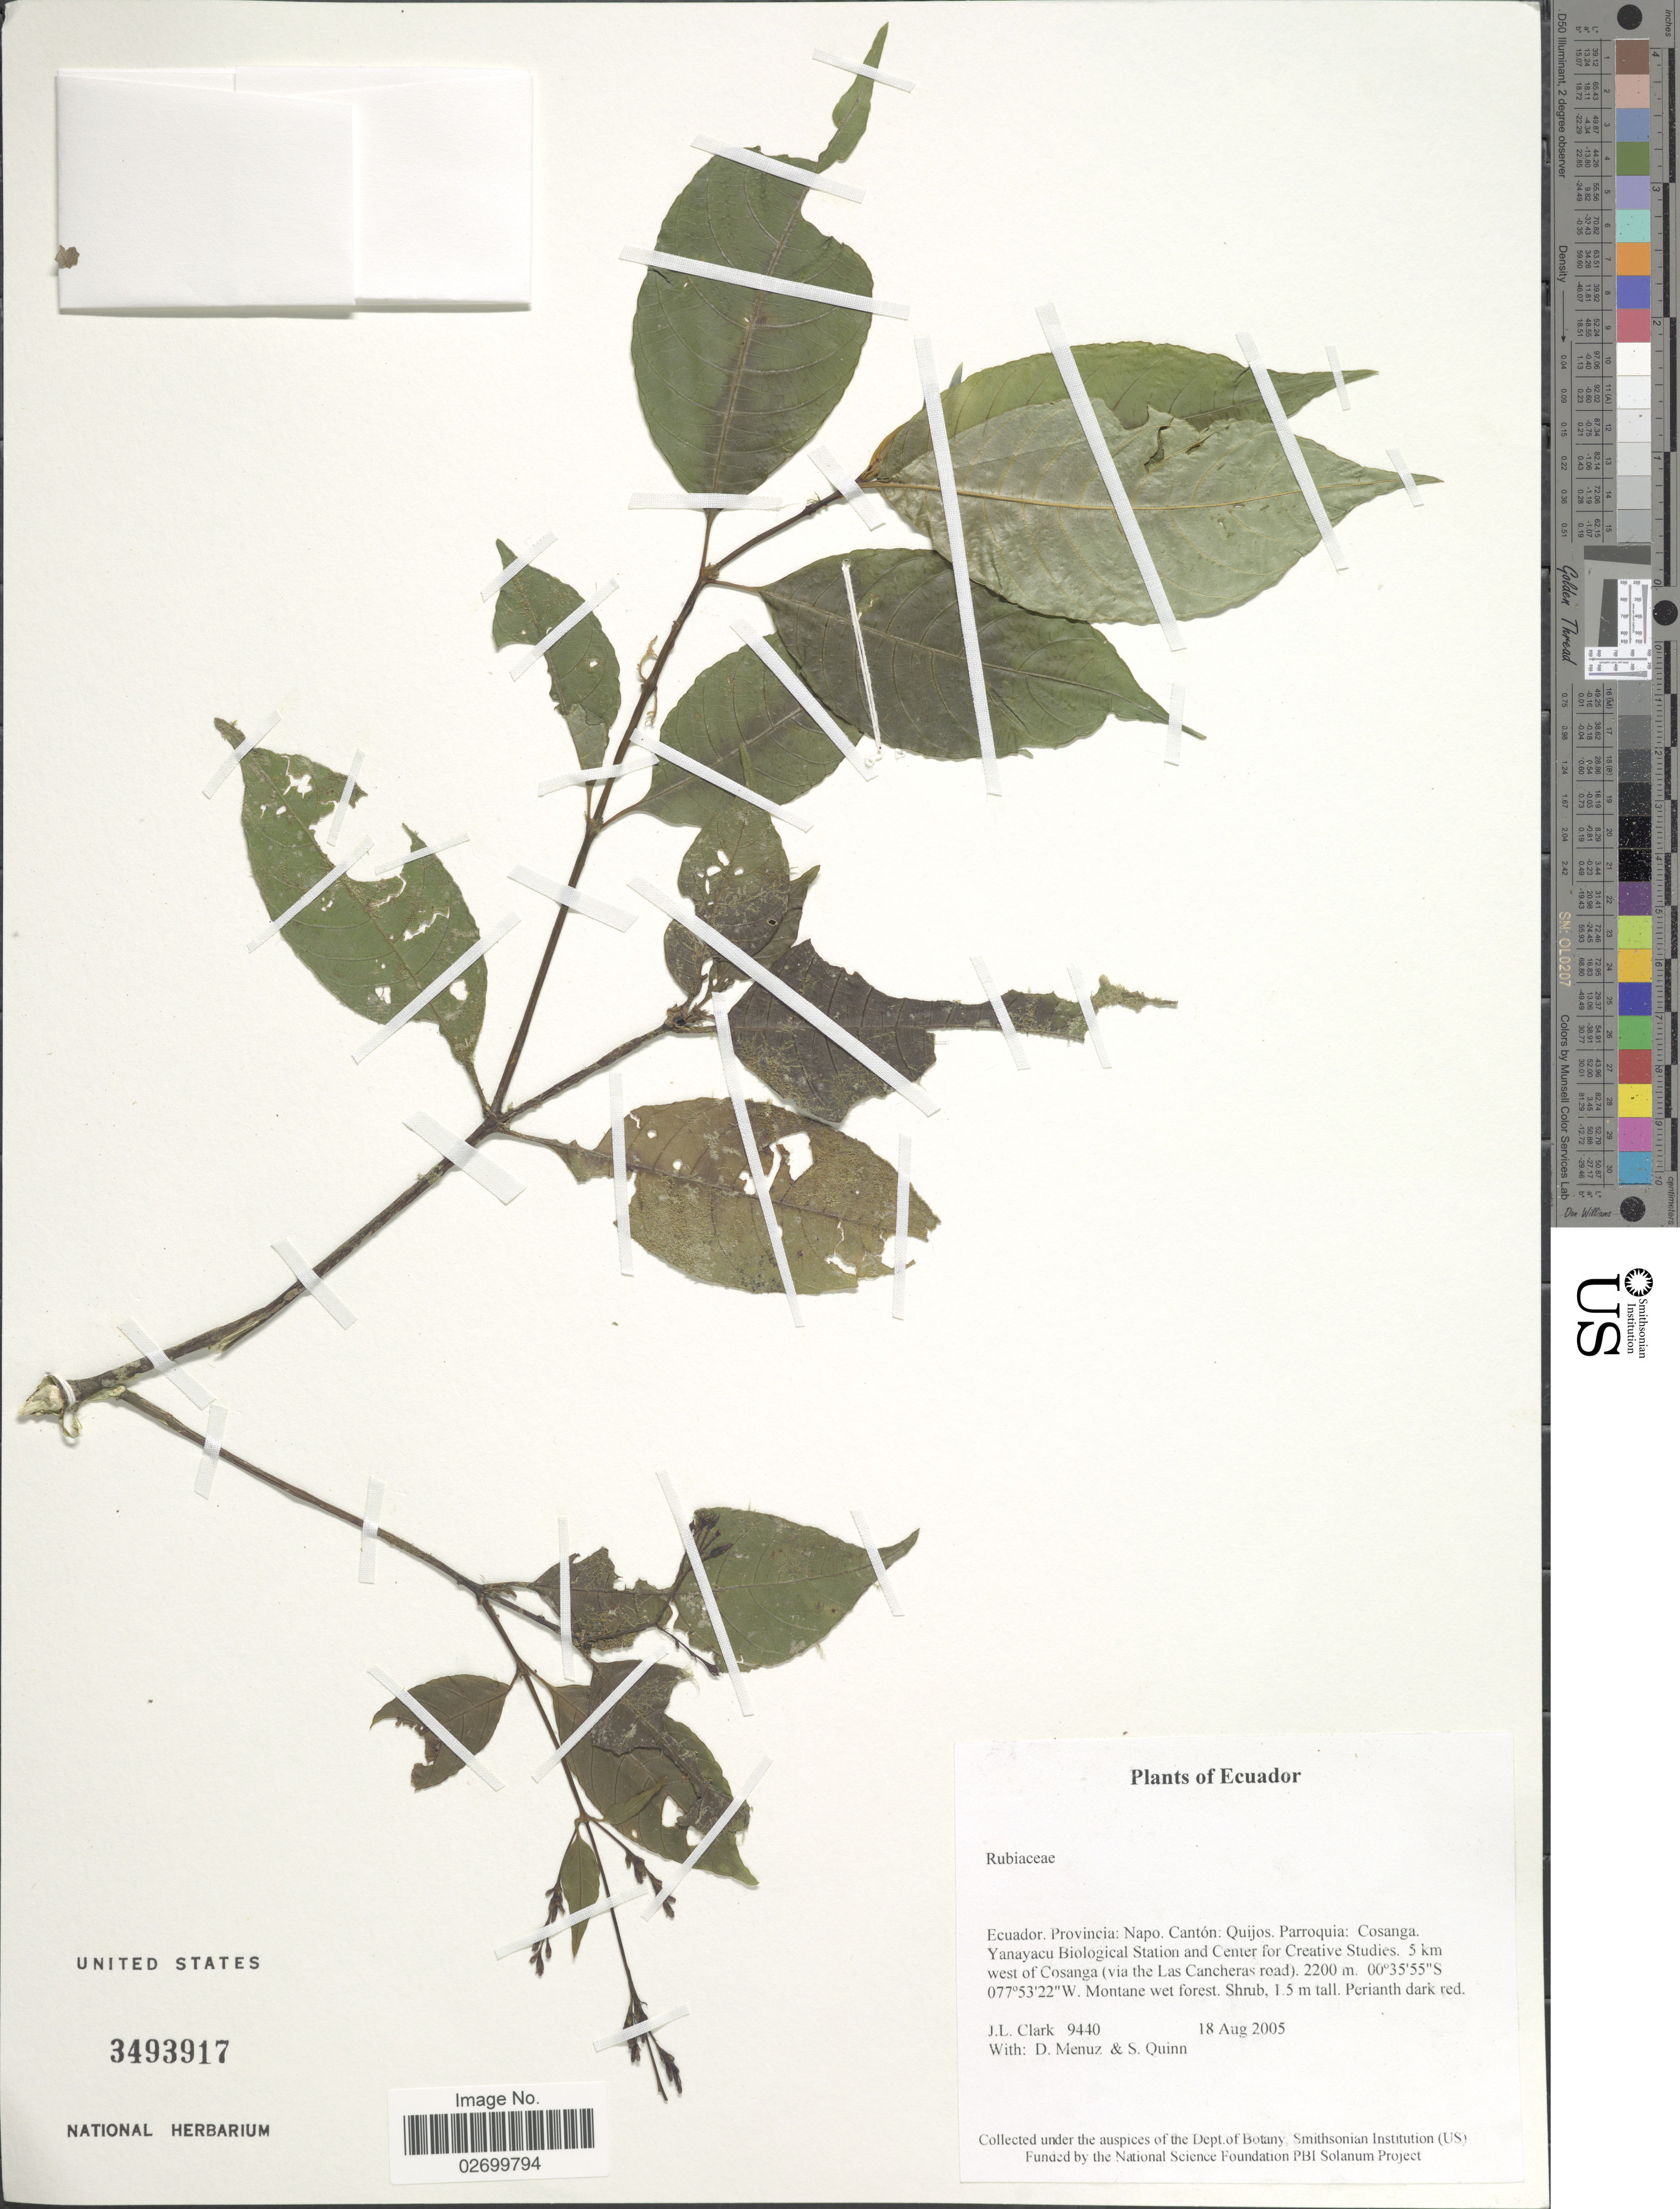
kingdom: Plantae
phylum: Tracheophyta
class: Magnoliopsida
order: Gentianales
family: Rubiaceae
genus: Palicourea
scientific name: Palicourea ulloana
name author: C.M. Taylor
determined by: Kirkbride, J. H., Jr.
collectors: J. L. Clark, D. Menuz & S. Quinn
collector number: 9440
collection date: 2005-08-18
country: Ecuador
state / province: Napo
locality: Canton: Quijos. Parroquia: Cosanga. Yanayacu Biological Station and Center for Creative Studies. 5 km west of Cosanga (via the Las Cancheras road).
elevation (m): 2200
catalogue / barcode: US 3493917